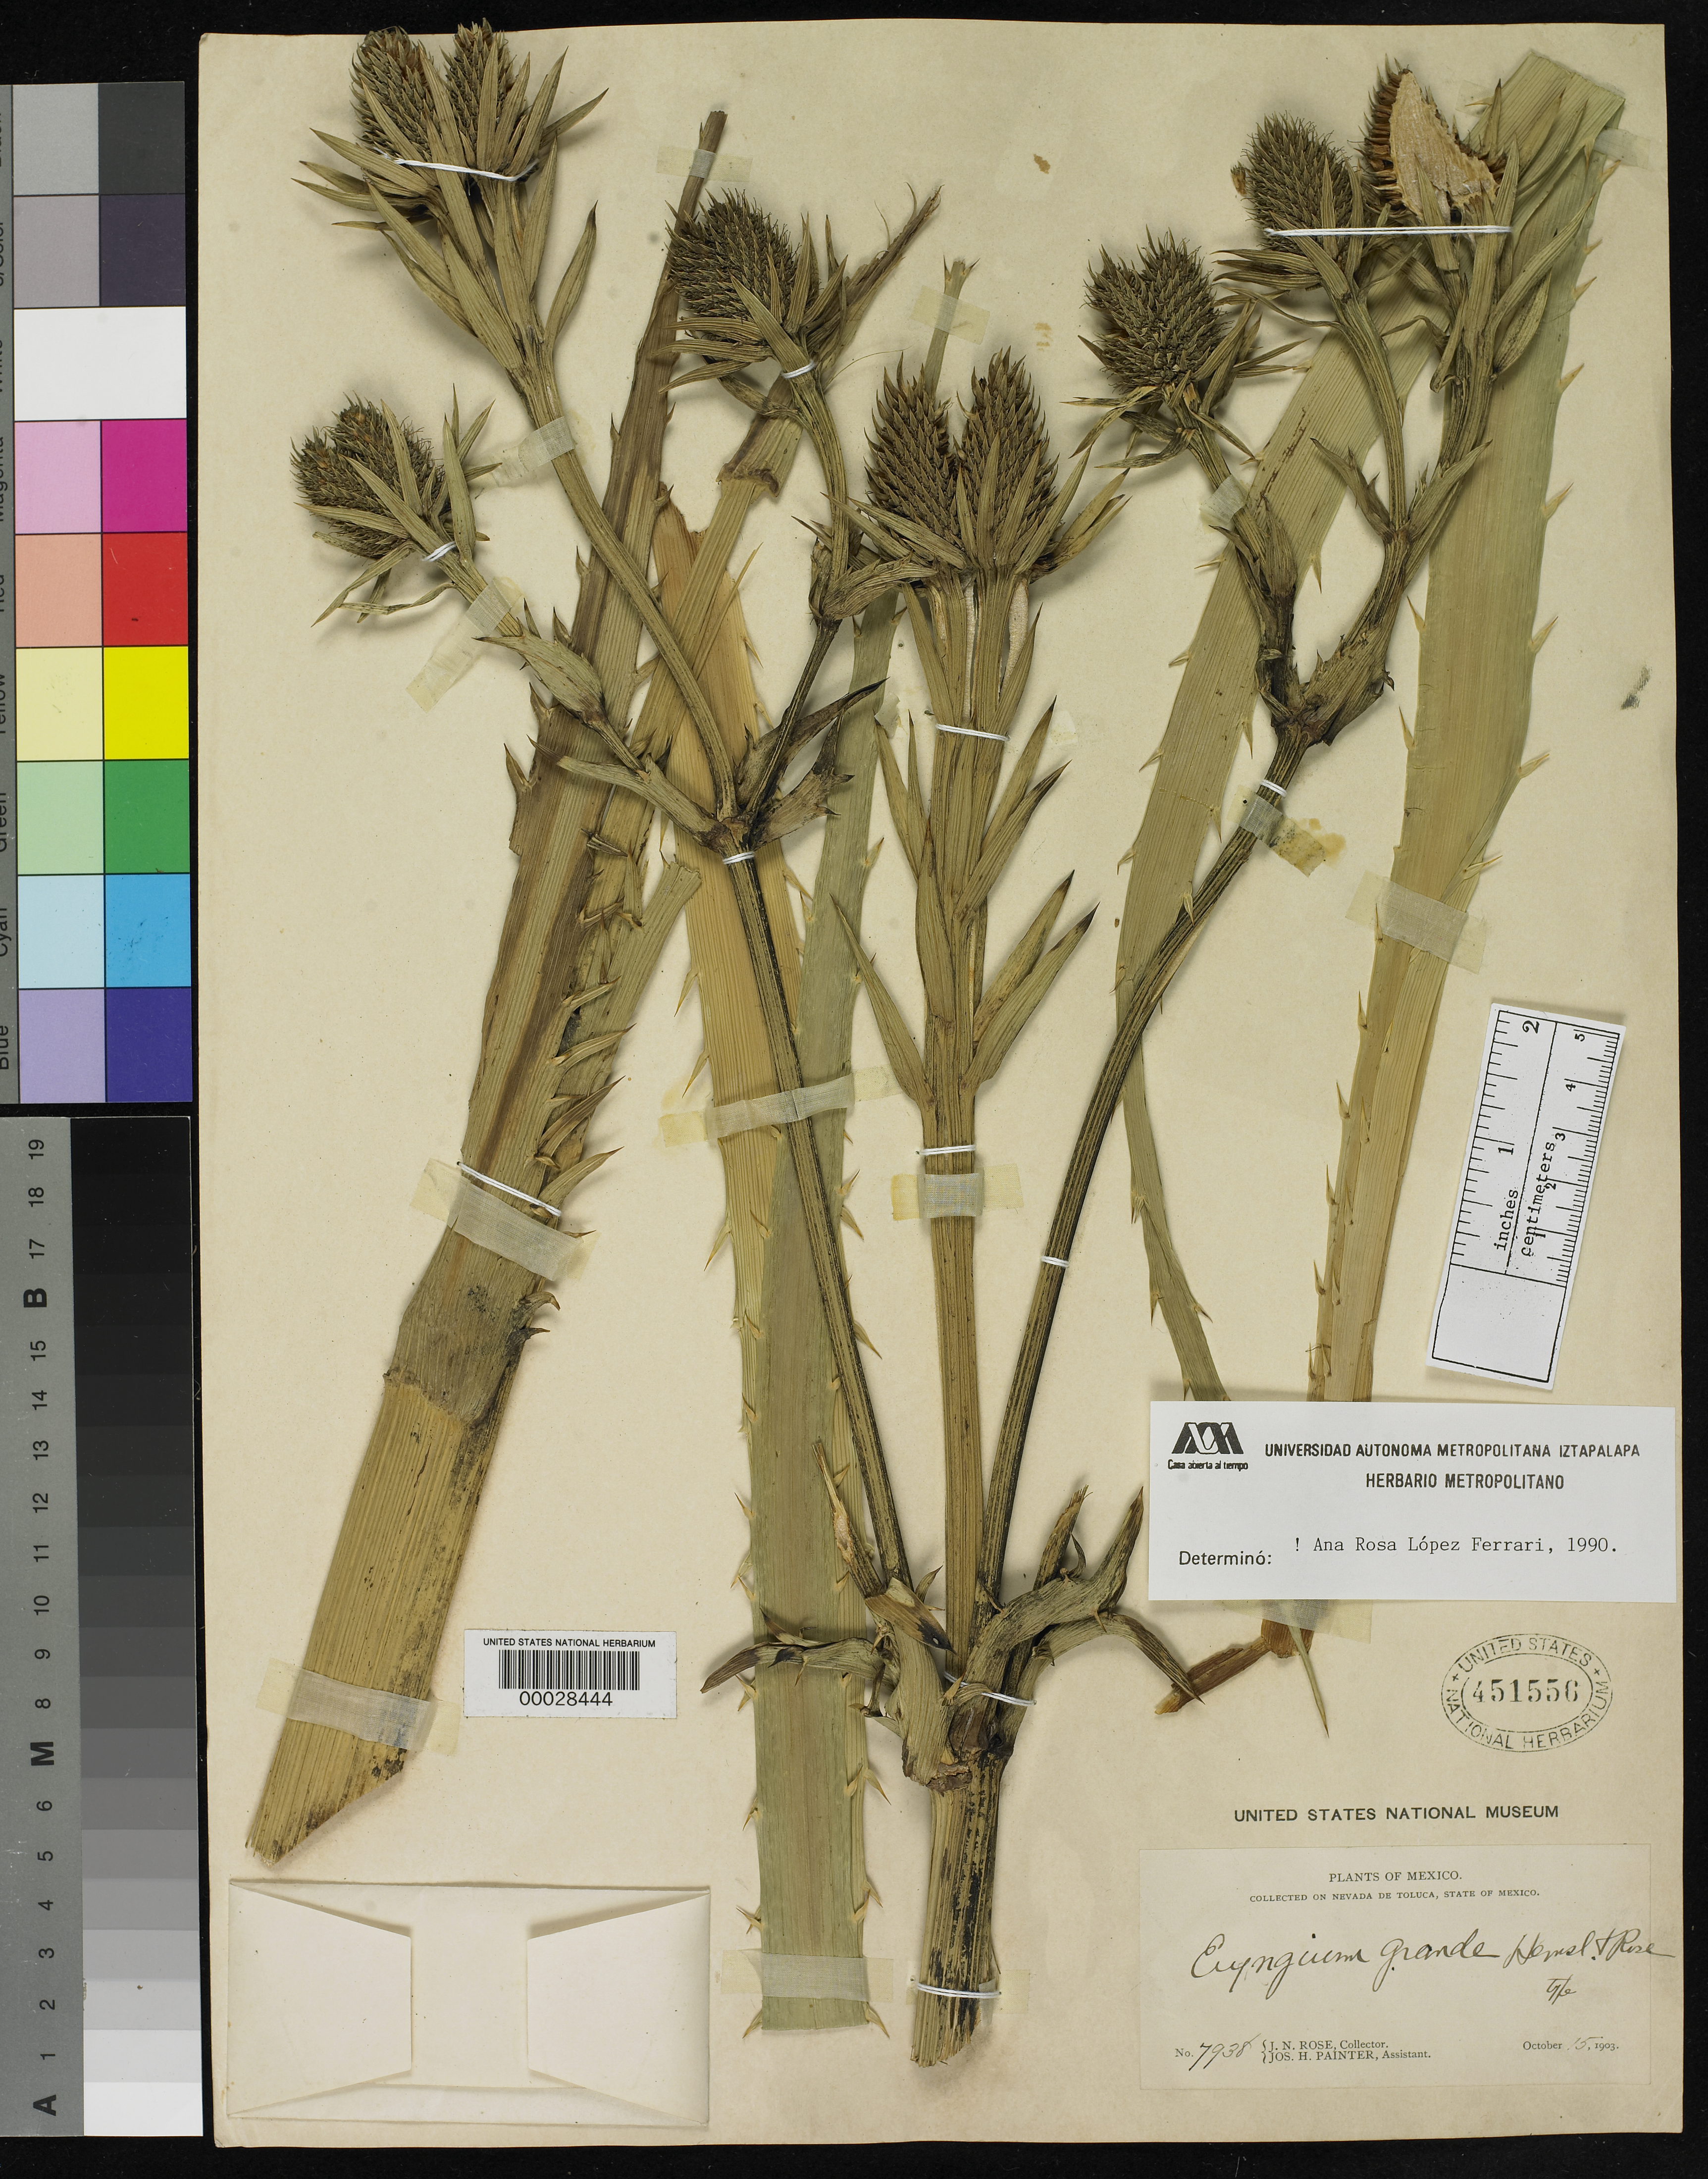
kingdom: Plantae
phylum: Tracheophyta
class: Magnoliopsida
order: Apiales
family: Apiaceae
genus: Eryngium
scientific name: Eryngium grande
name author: Hemsl. & Rose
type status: Holotype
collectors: J. N. Rose & J. H. Painter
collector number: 7938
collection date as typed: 15 Oct 1903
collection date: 1903-10-15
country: Mexico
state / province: México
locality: Nevada de Toluca.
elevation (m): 3100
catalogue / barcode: US 451556